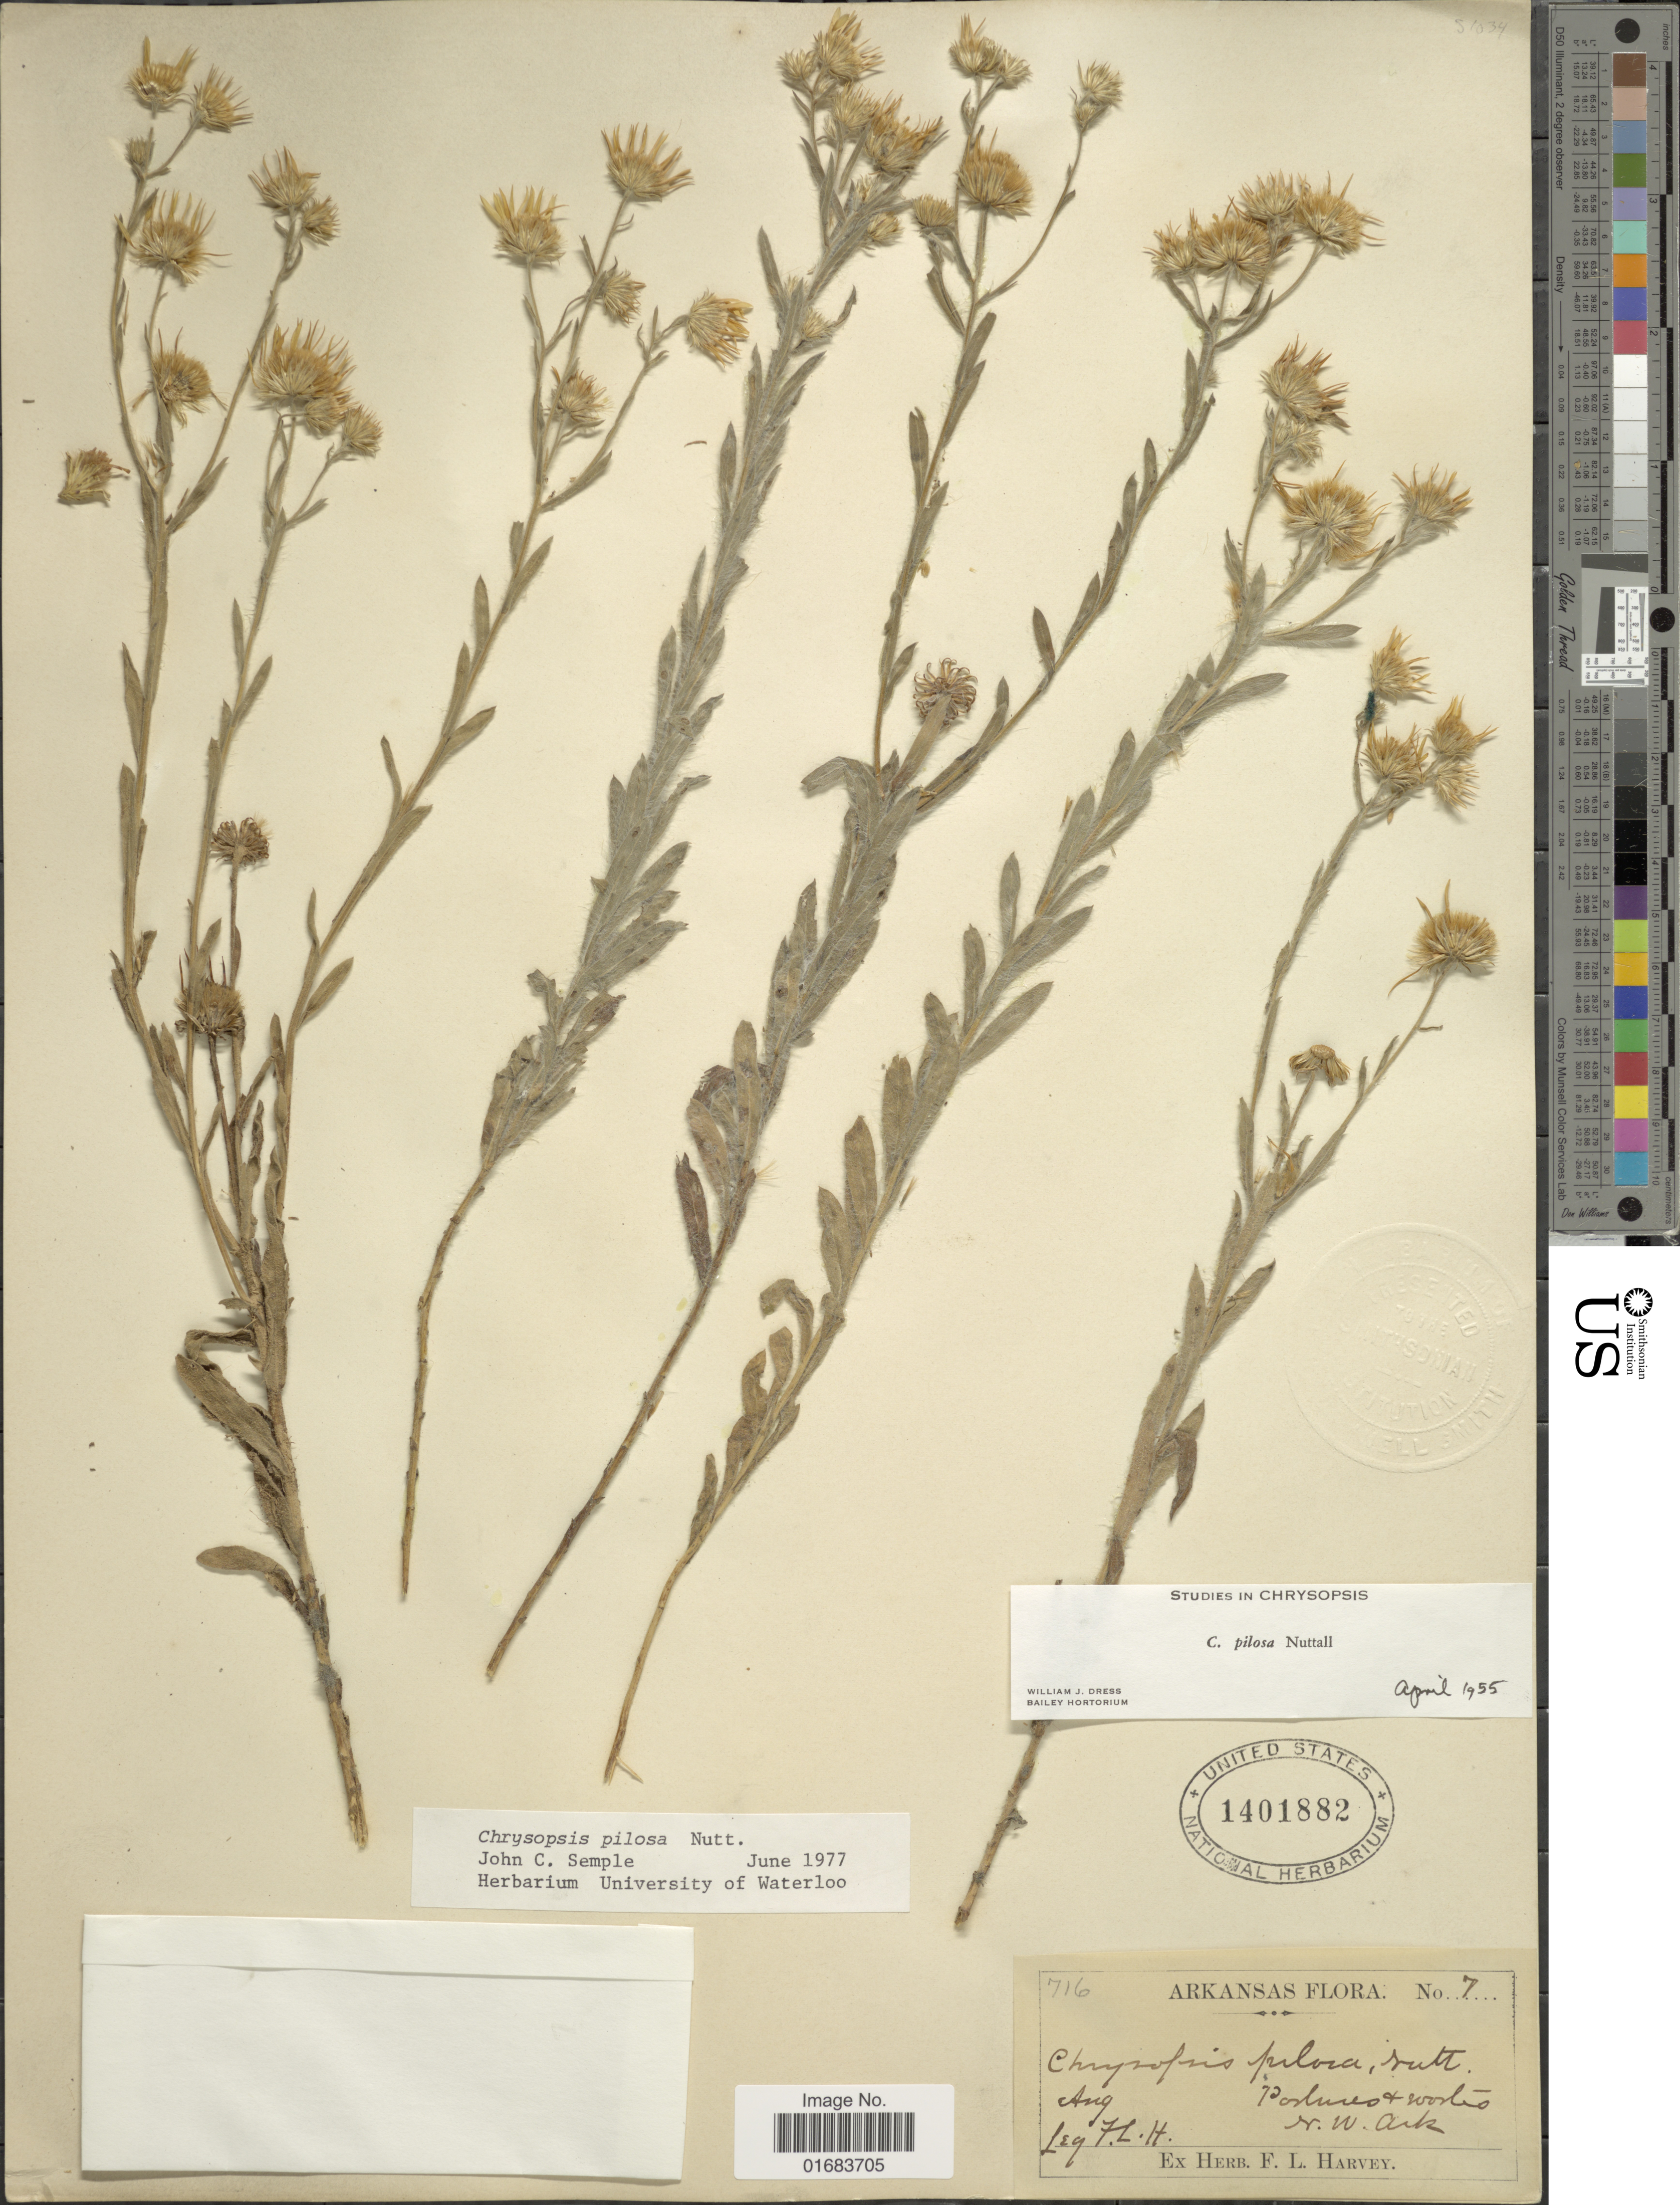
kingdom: Plantae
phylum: Tracheophyta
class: Magnoliopsida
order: Asterales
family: Asteraceae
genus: Chrysopsis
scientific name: Chrysopsis pilosa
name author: Nutt.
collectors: F. L. Harvey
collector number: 7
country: United States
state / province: Arkansas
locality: Poslures wosleo, N.W. Ark.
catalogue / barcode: US 1401882